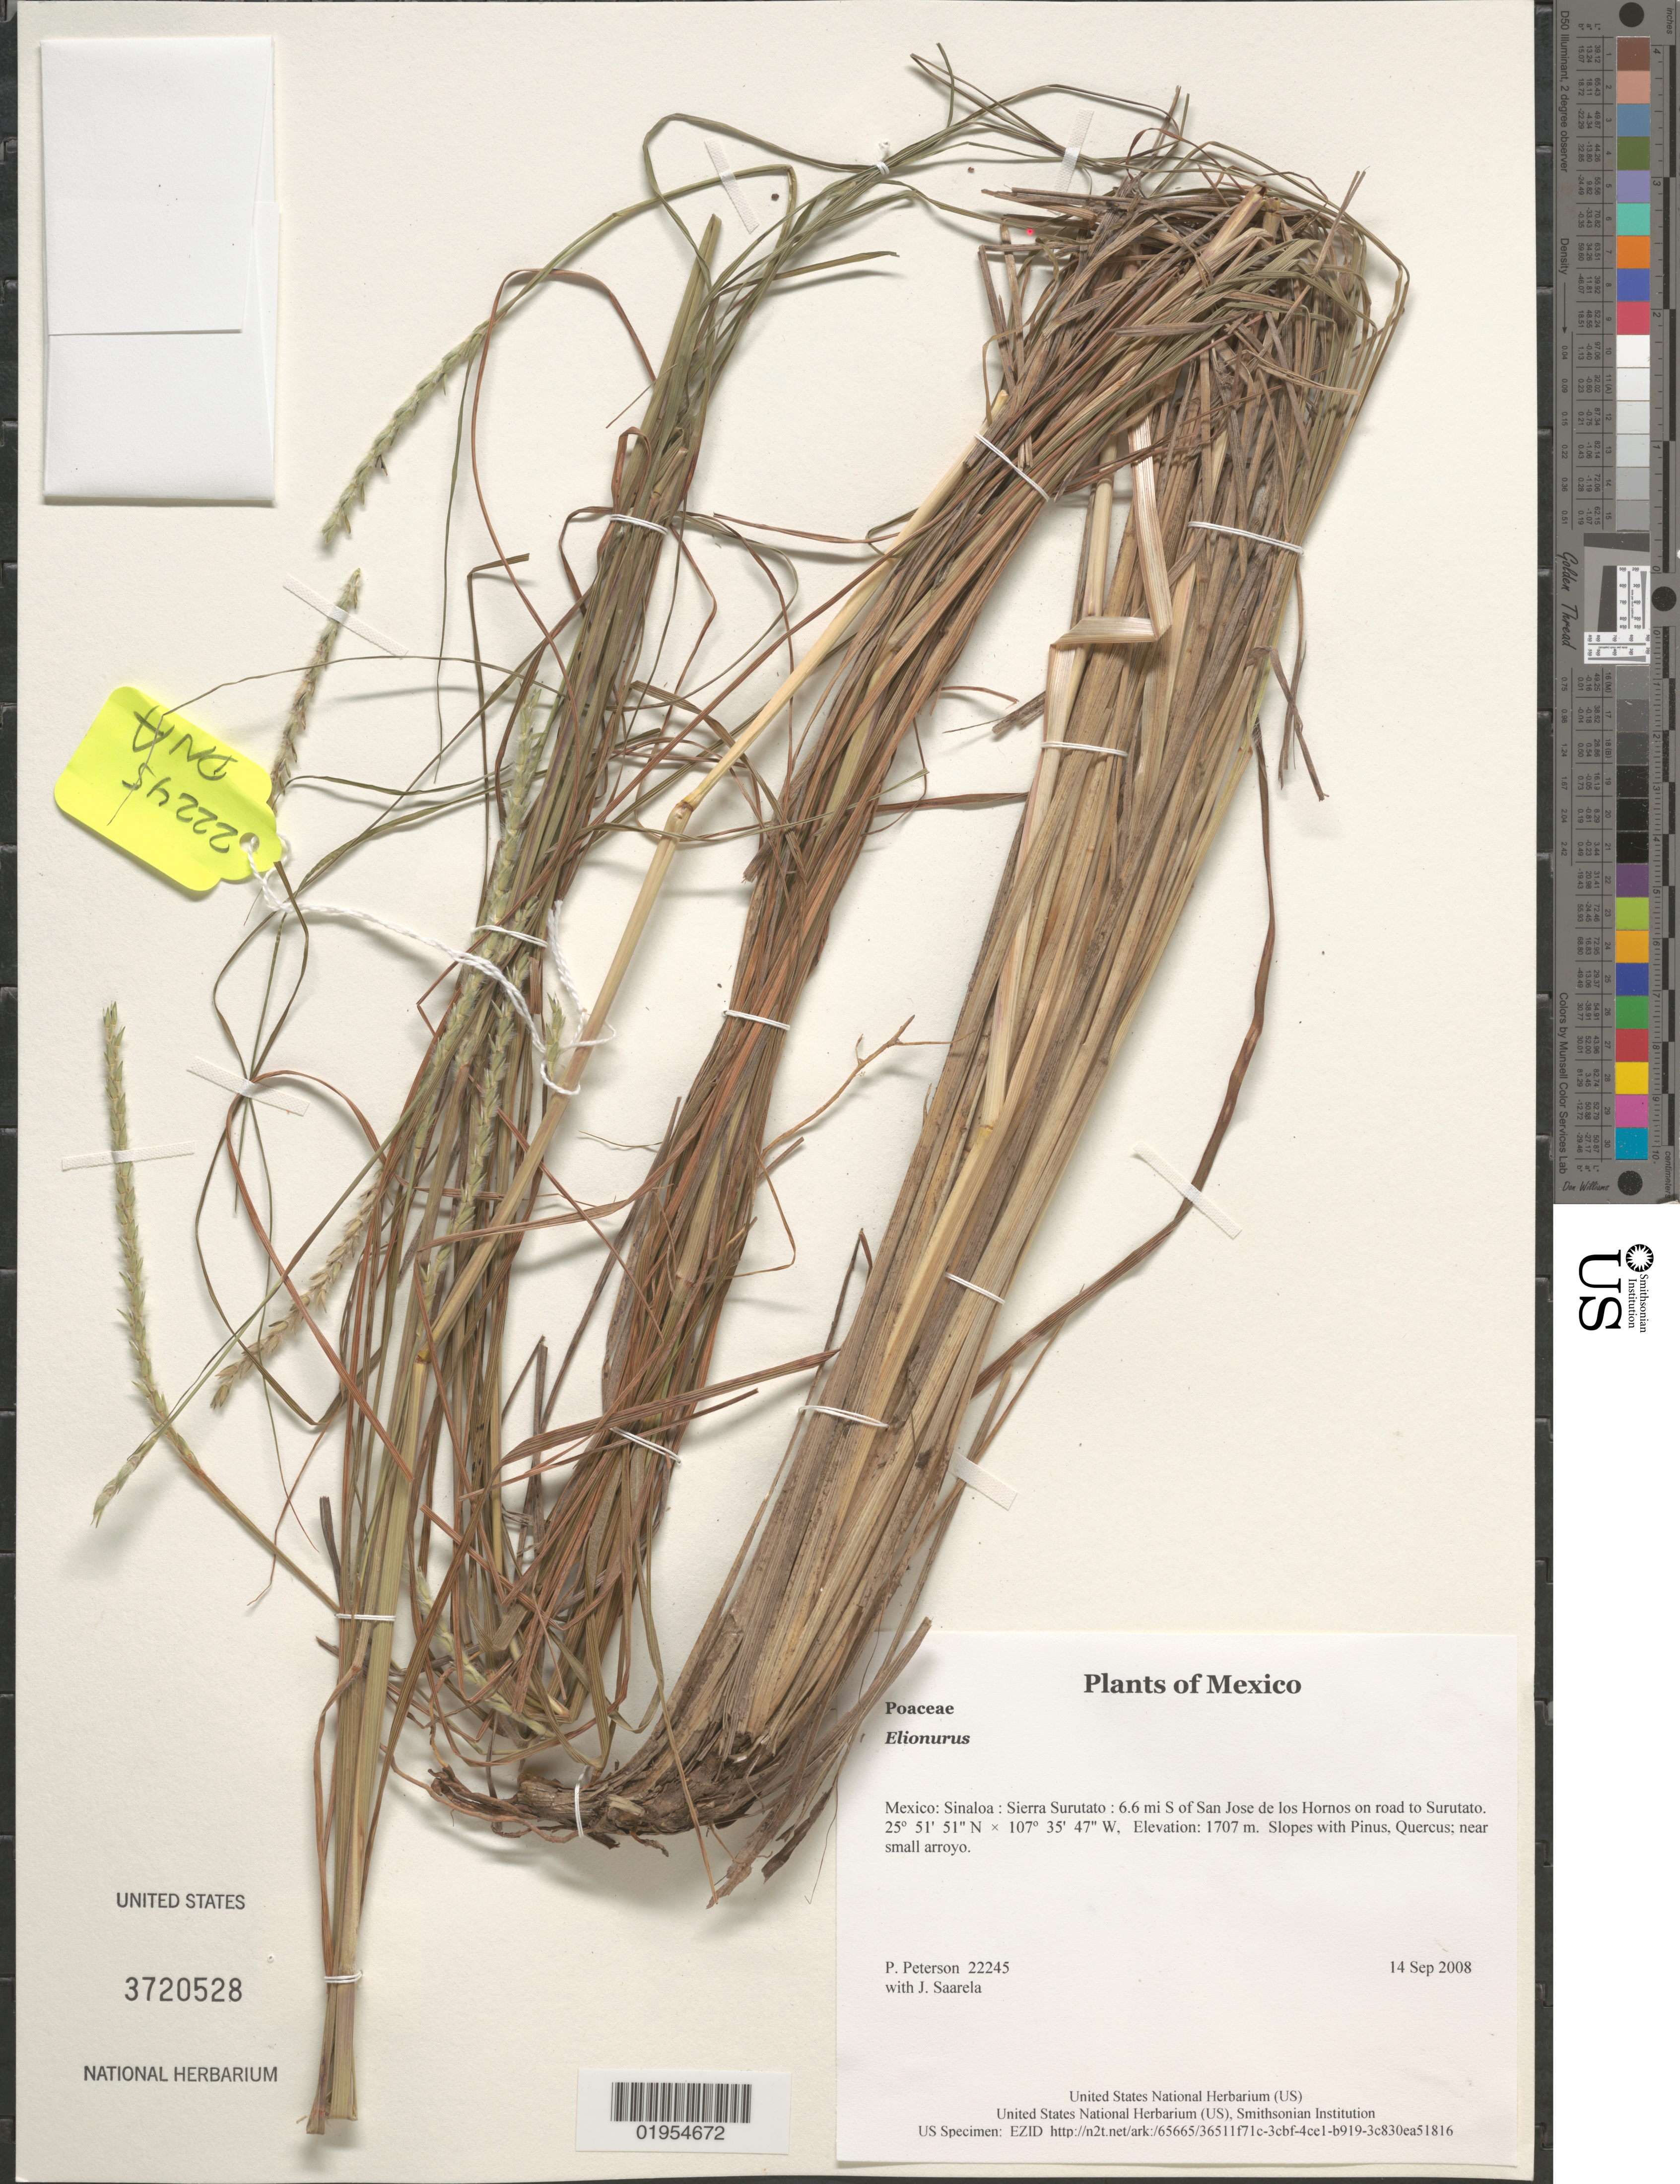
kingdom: Plantae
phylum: Tracheophyta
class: Liliopsida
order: Poales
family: Poaceae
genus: Elionurus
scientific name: Elionurus sp.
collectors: P. M. Peterson & J. Saarela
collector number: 22245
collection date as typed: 14 Sep 2008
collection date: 2008-09-14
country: Mexico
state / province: Sinaloa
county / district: Sierra Surutato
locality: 6.6 mi S of San Jose de los Hornos on road to Surutato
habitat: Slopes with Pinus, Quercus; near small arroyo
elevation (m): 1707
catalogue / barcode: US 3720528